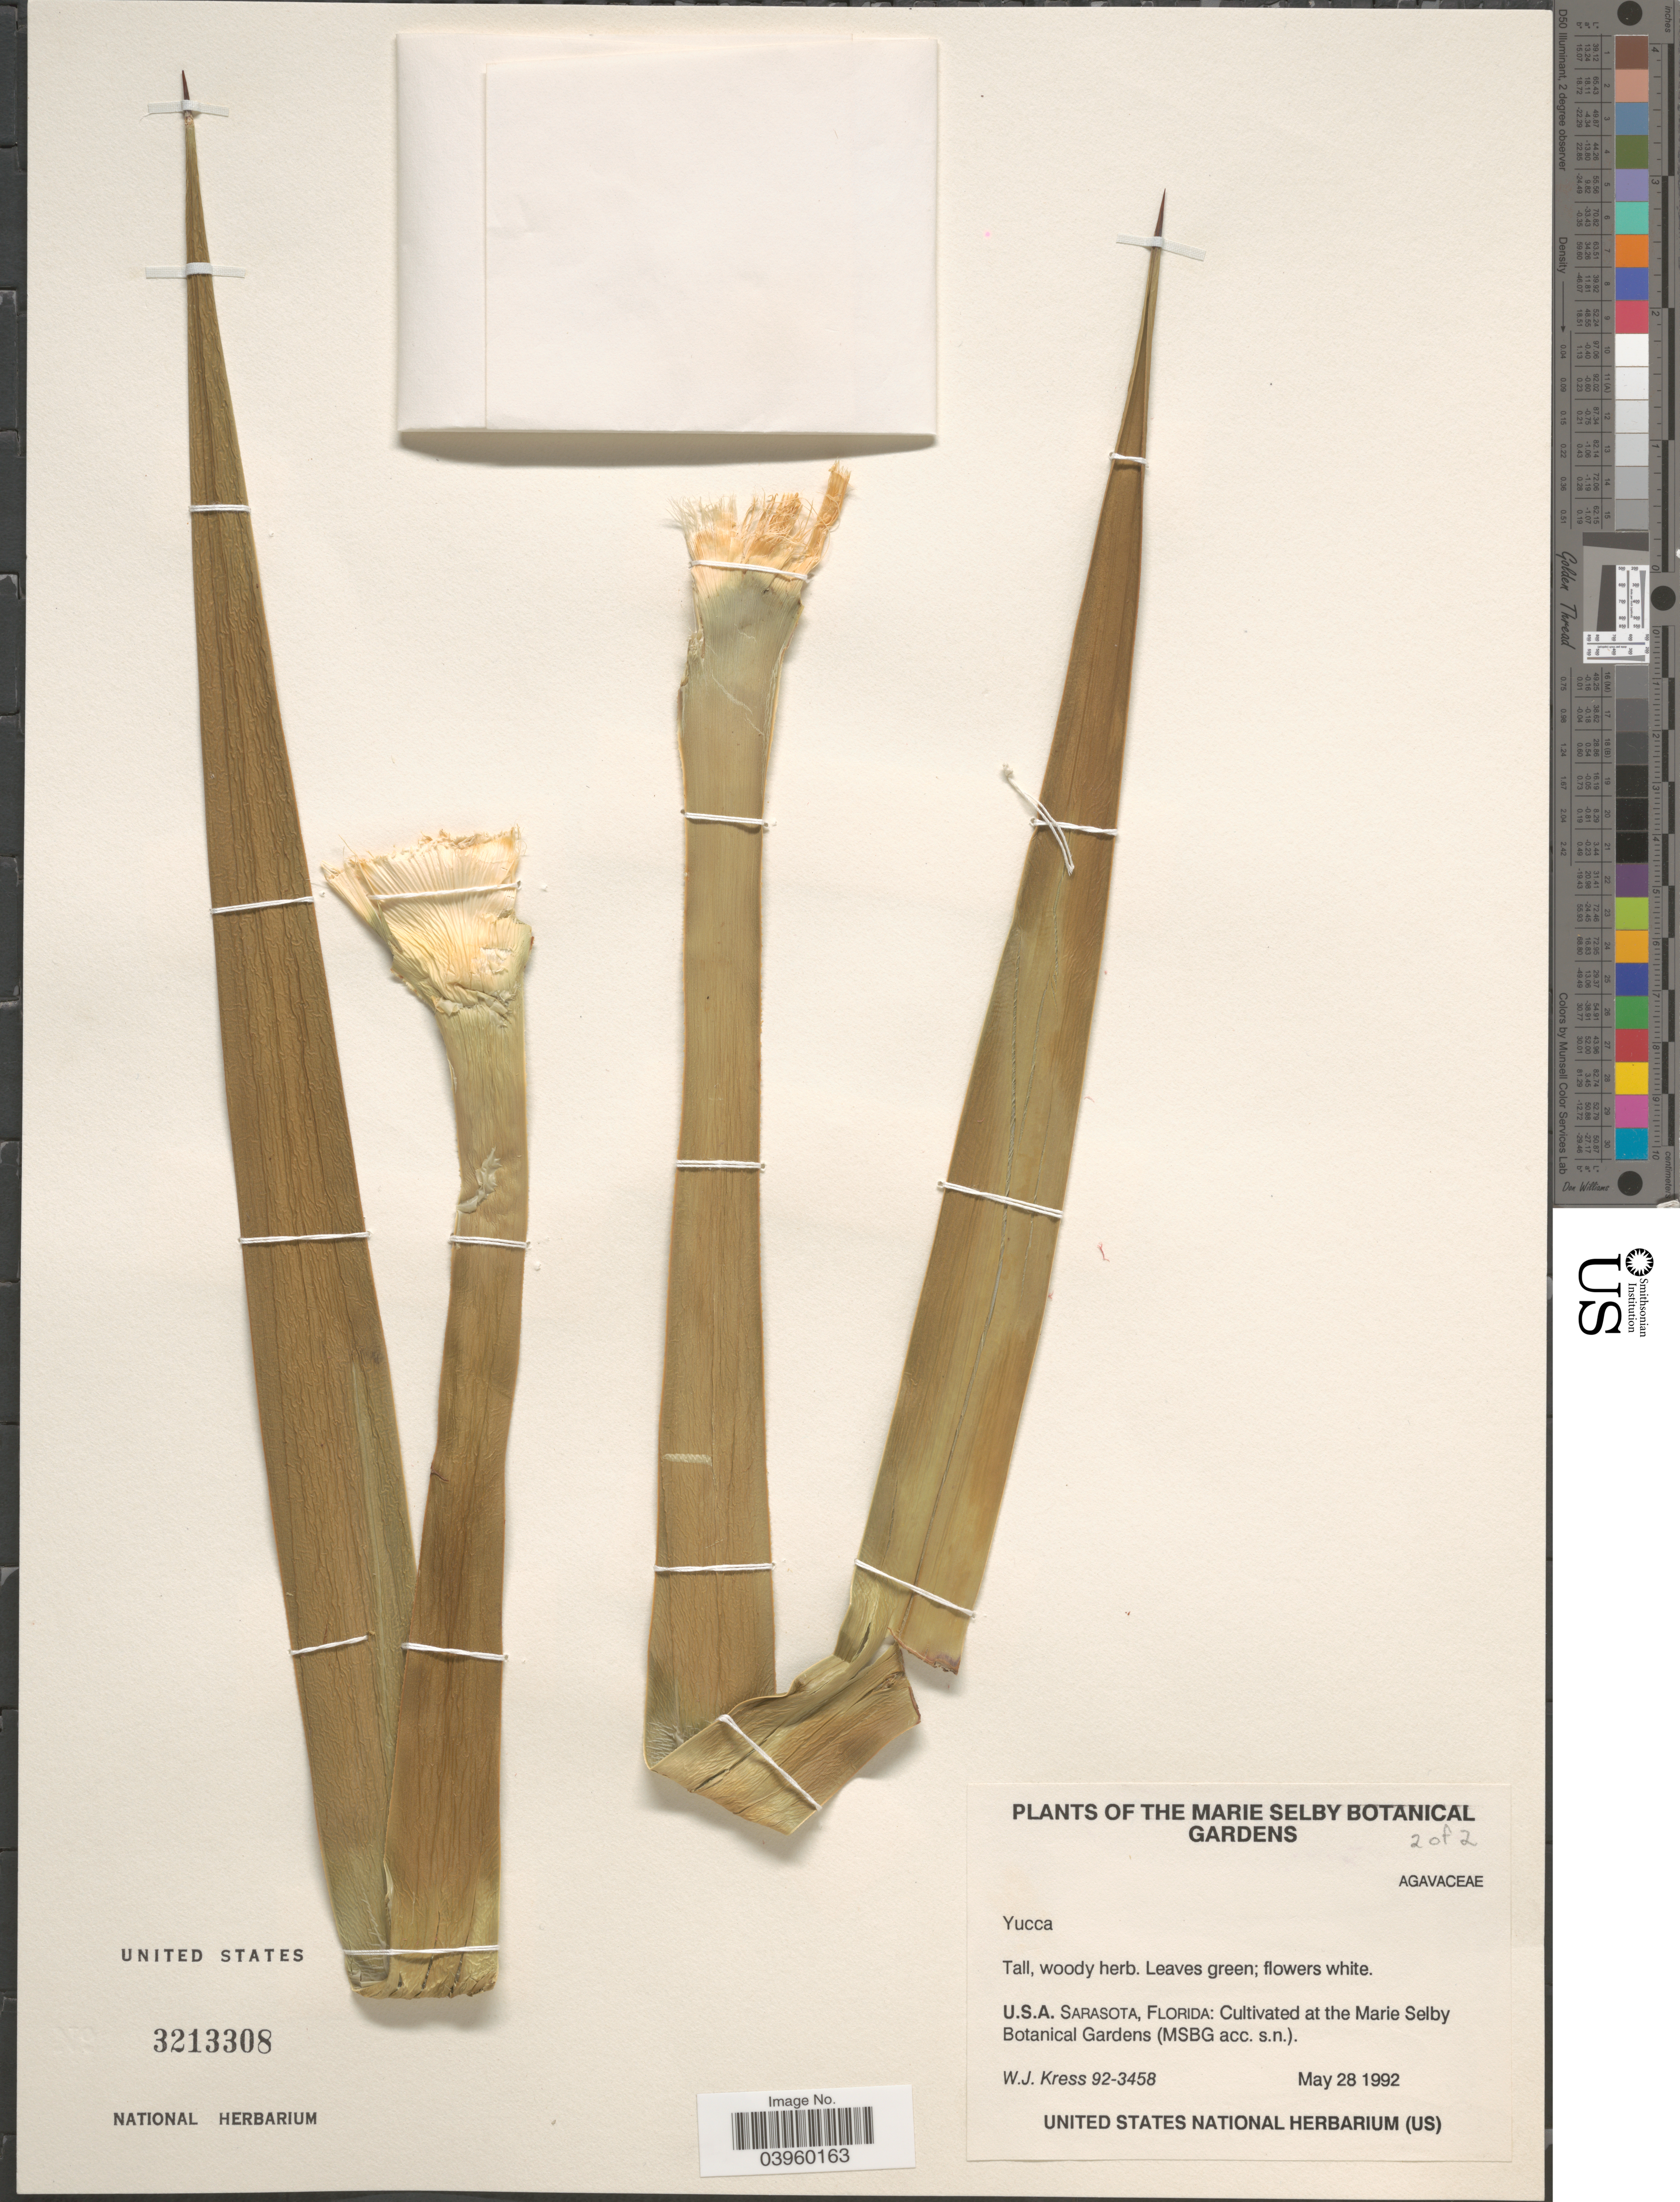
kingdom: Plantae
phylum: Tracheophyta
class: Liliopsida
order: Asparagales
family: Asparagaceae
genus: Yucca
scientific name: Yucca sp.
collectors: W. J. Kress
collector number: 92-3458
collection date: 1992-05-28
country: United States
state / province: Florida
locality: Sarasota: at the Marie Selby Botanical Gardens.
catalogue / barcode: US 3213308